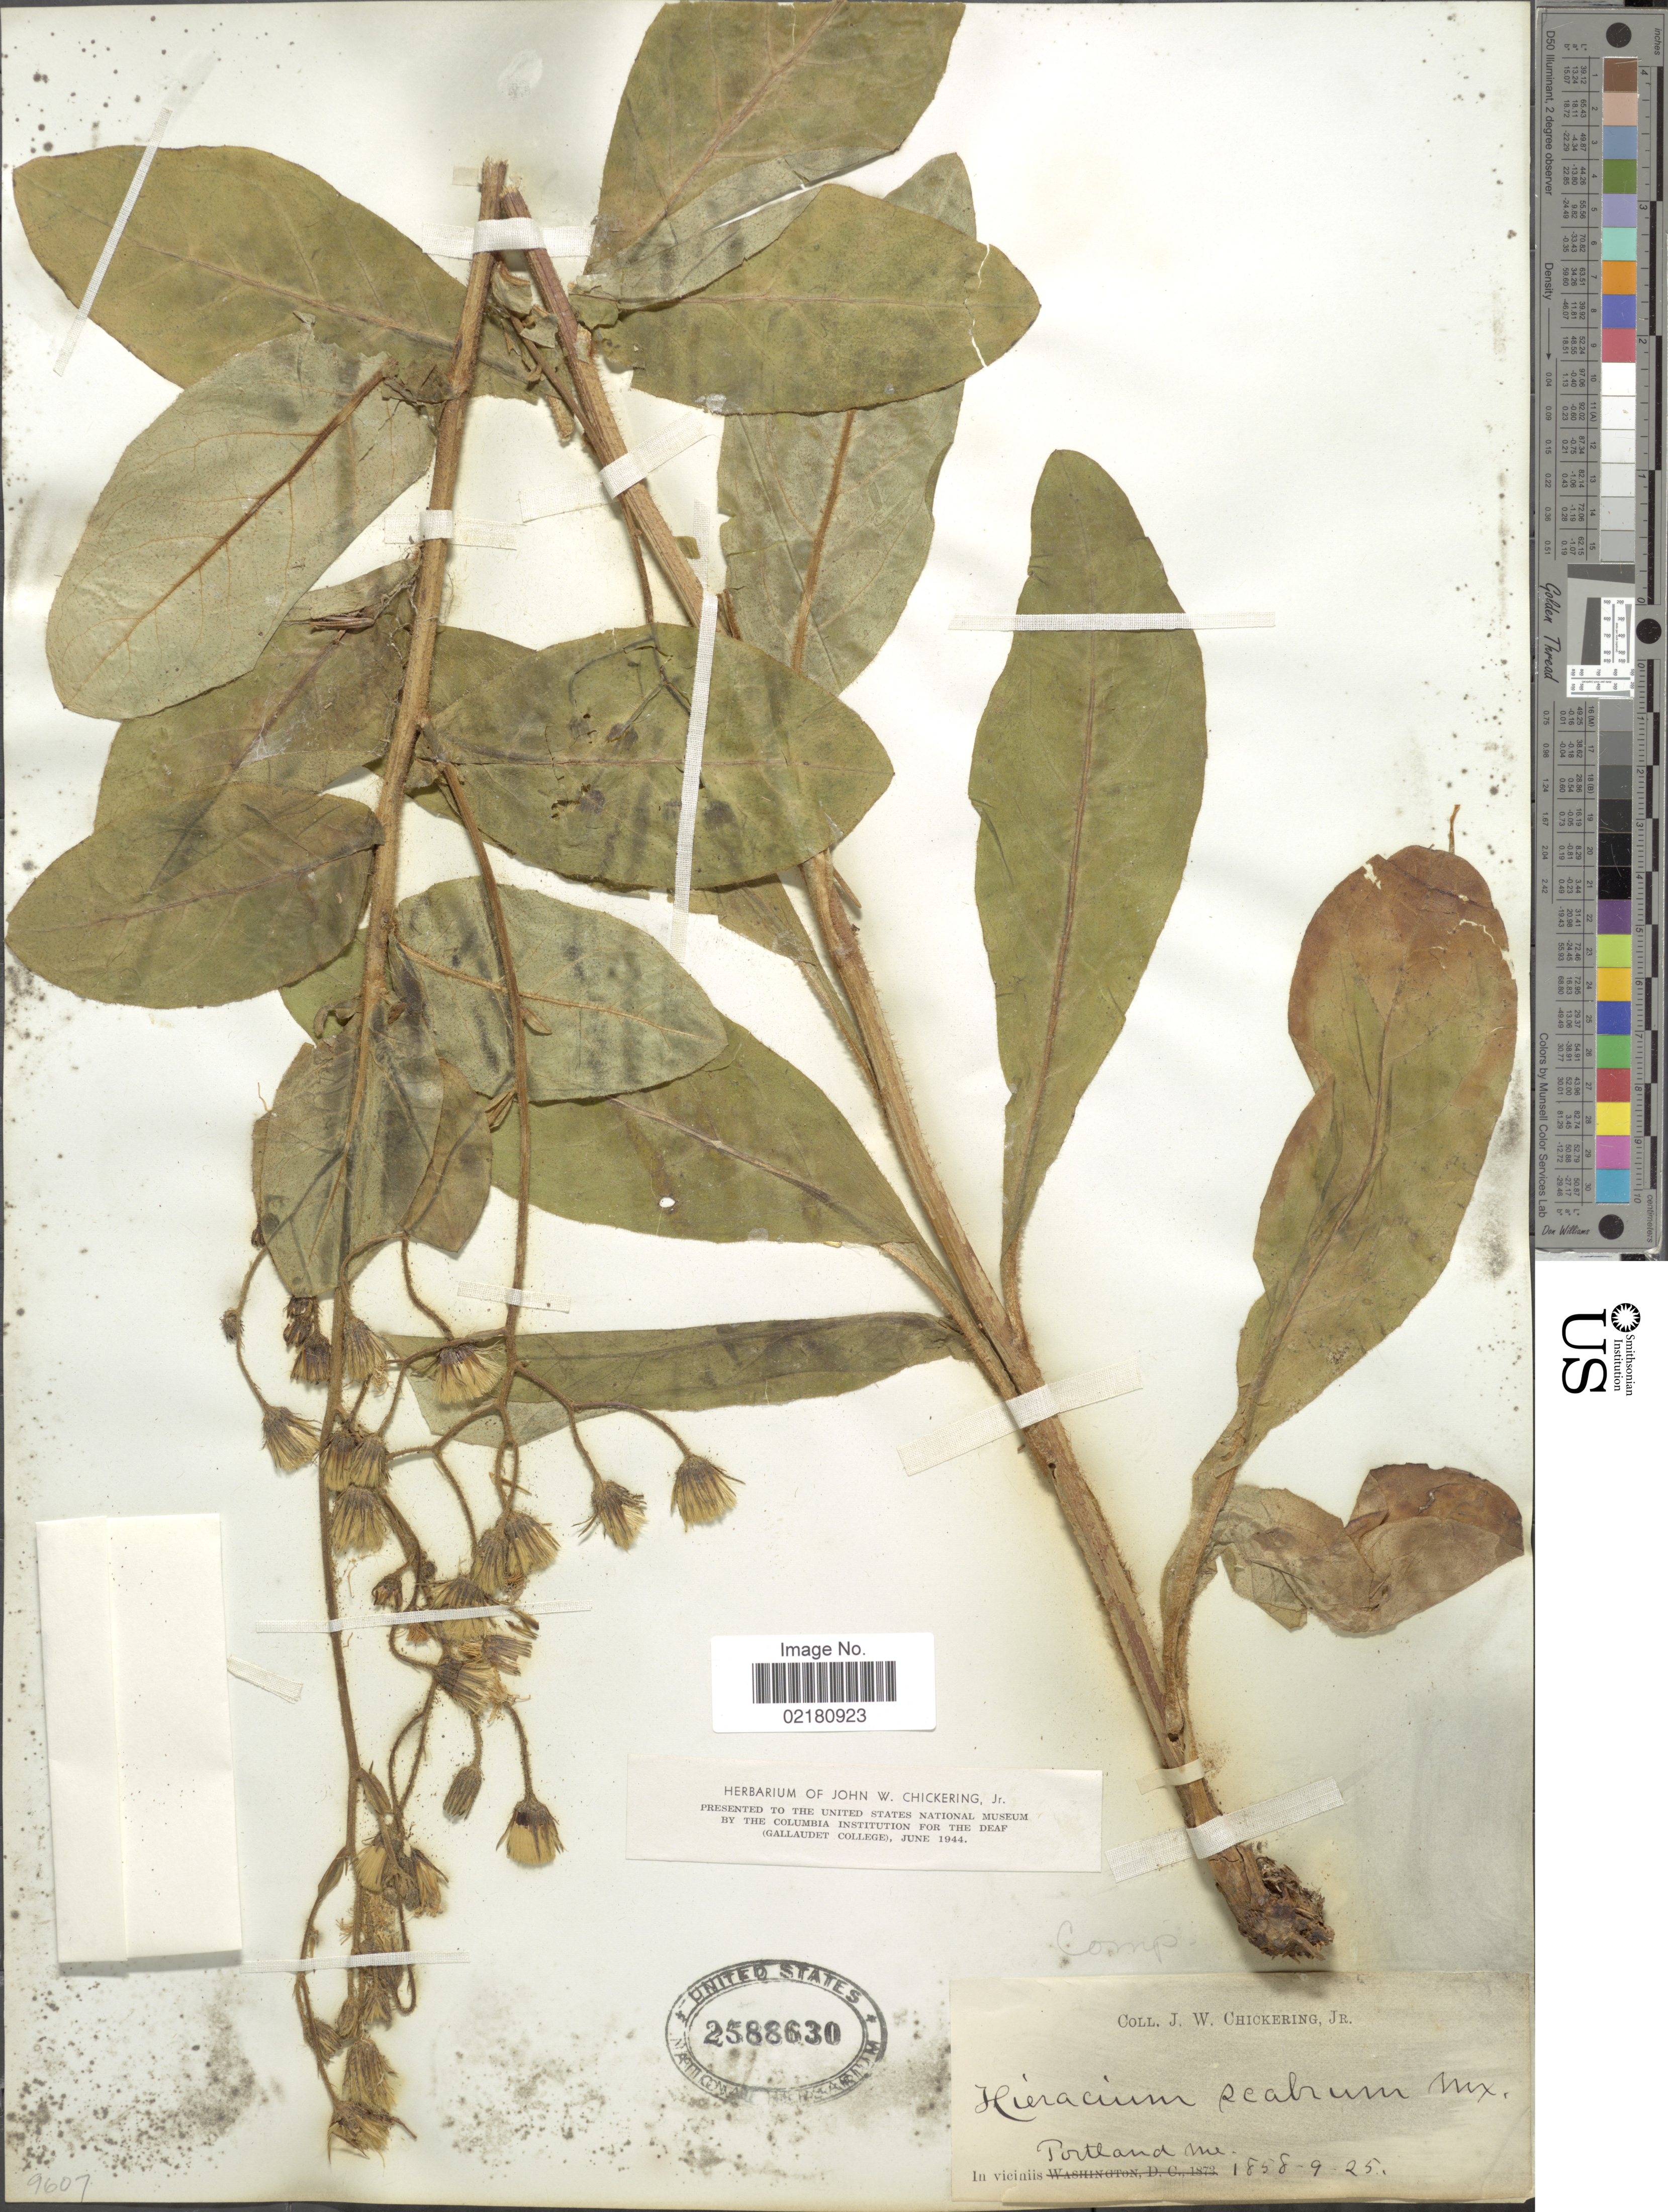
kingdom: Plantae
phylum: Tracheophyta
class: Magnoliopsida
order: Asterales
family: Asteraceae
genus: Pilosella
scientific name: Pilosella verruculata subsp. verruculata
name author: (Link) Soják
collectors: J. W. Chickering Jr.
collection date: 1858-09-25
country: United States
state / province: Maine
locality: Portland Me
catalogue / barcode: US 2588630